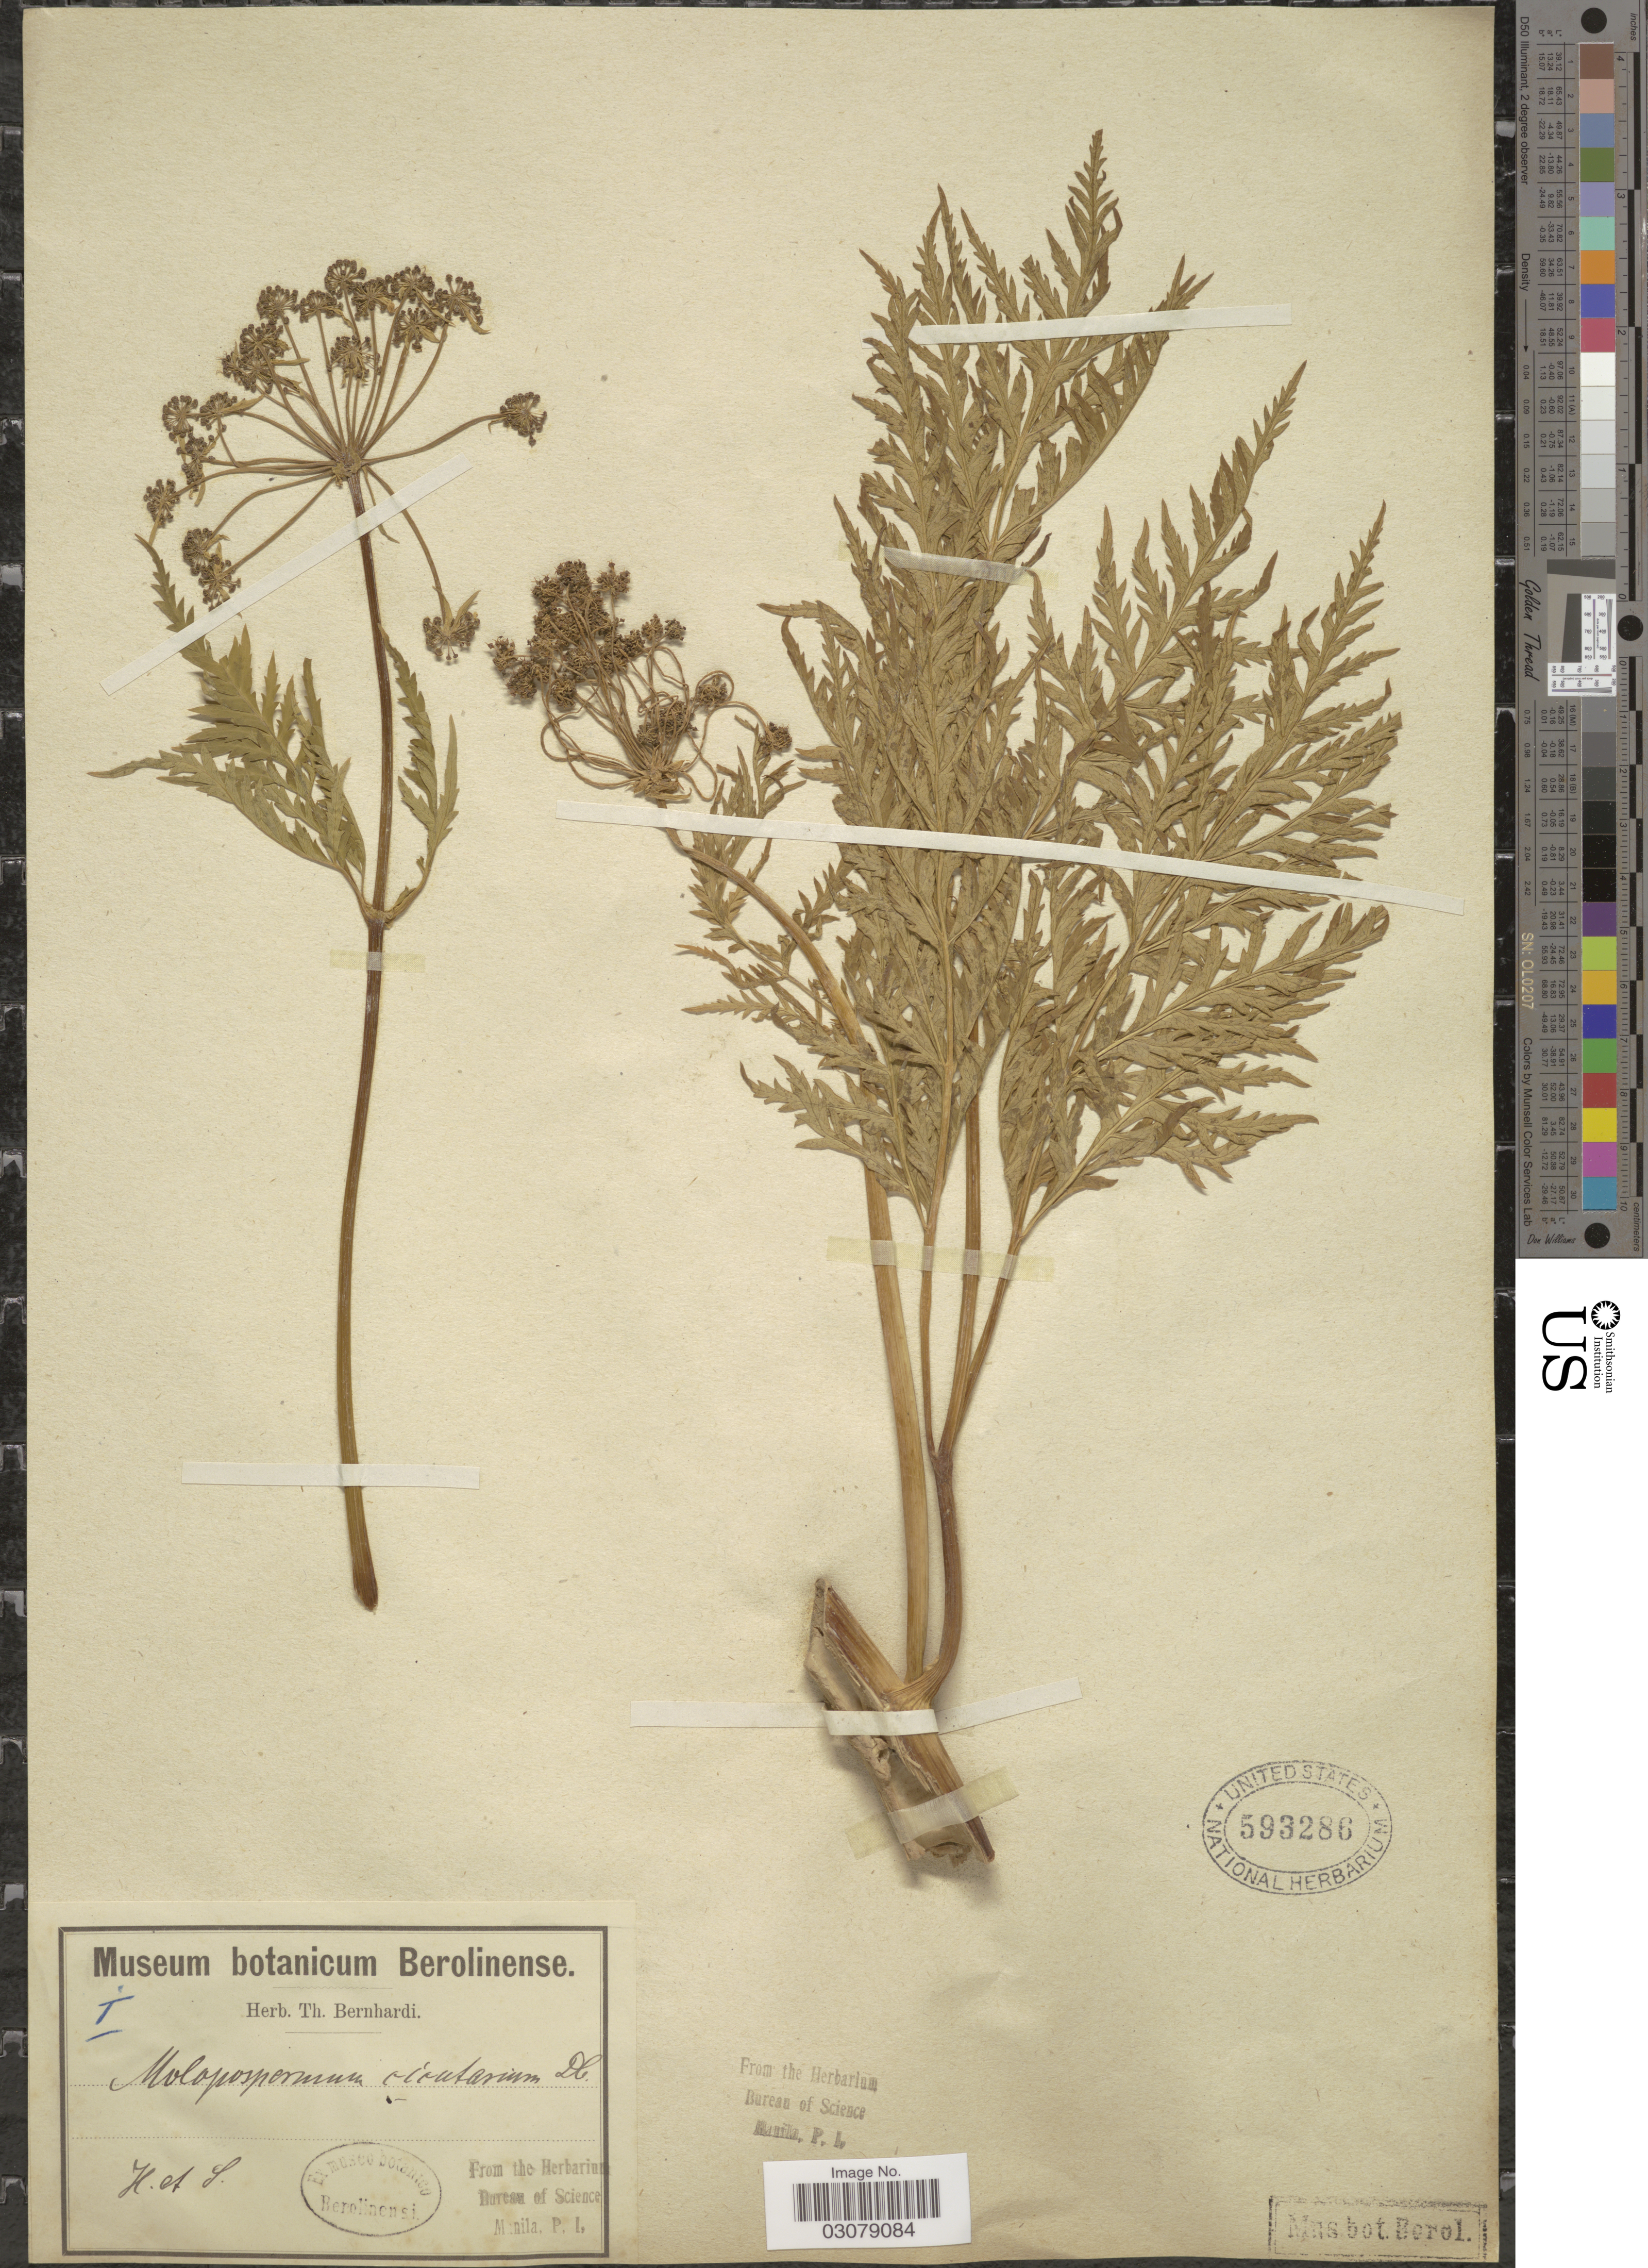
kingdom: Plantae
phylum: Tracheophyta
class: Magnoliopsida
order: Apiales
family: Apiaceae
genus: Molopospermum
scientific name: Molopospermum cicutarium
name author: (Lam.) DC.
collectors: Ex herb. Th. Bernhardi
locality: H. et S. [unsure placement]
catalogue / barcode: US 593286